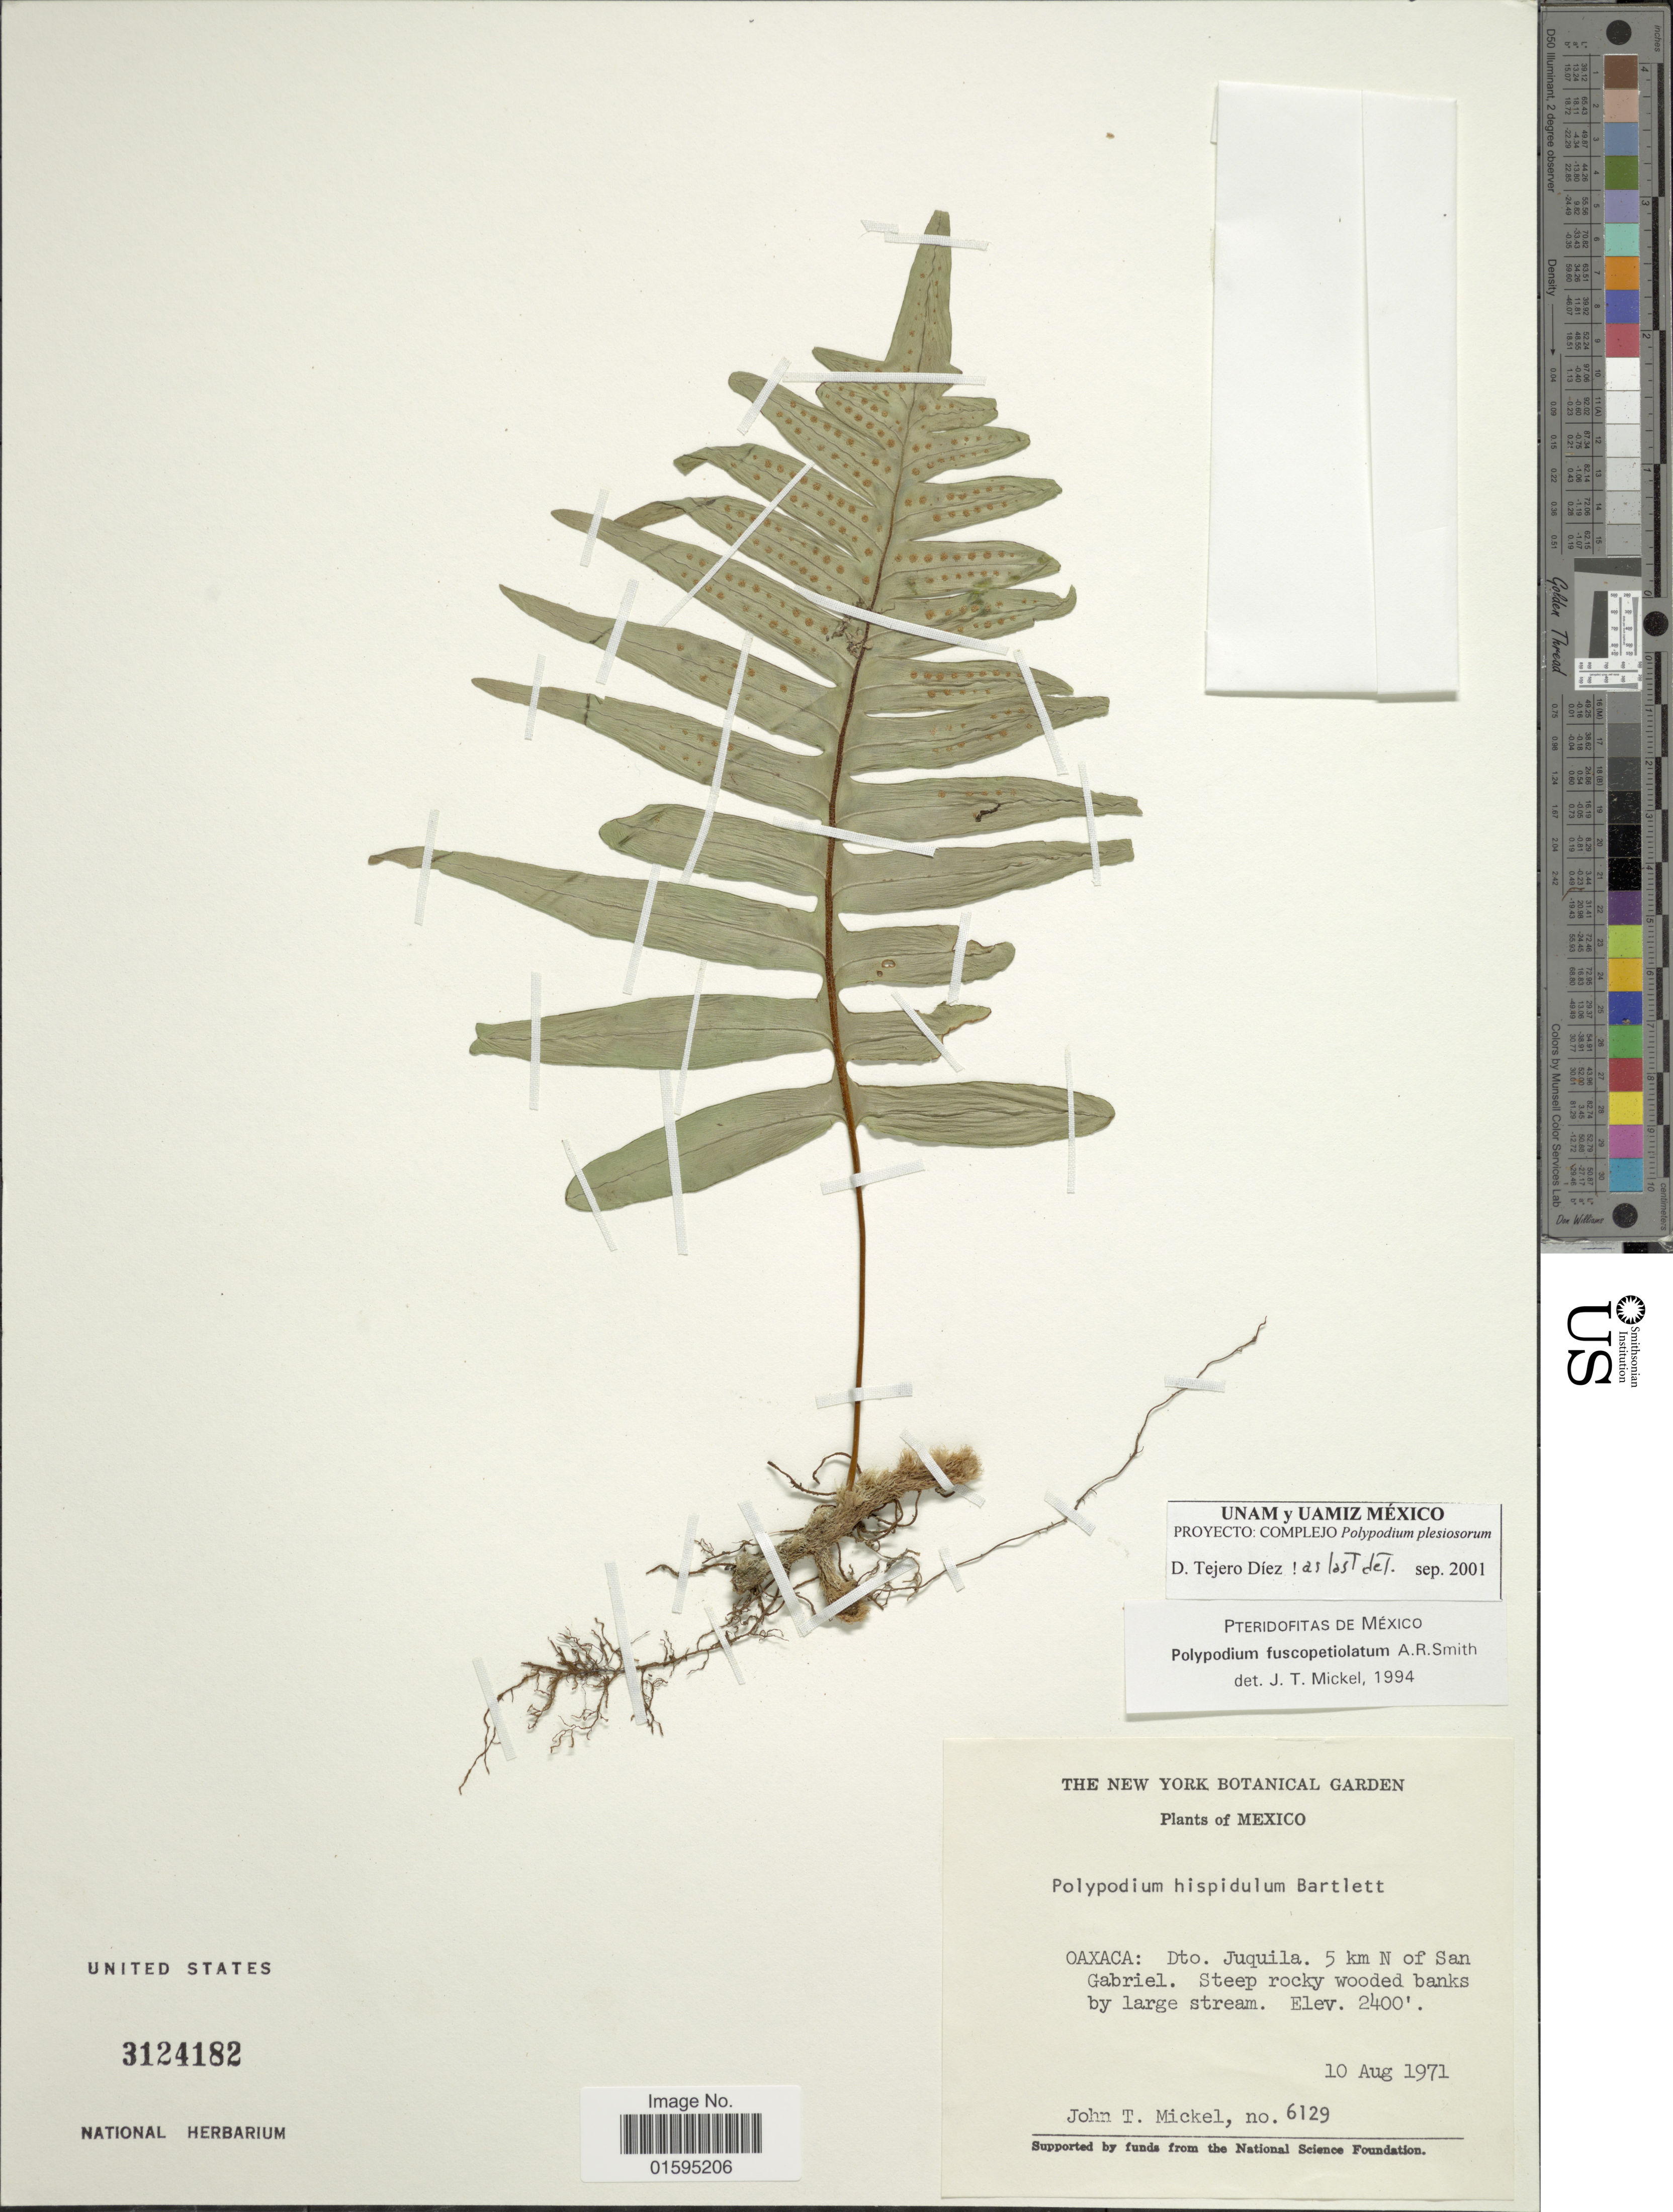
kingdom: Plantae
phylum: Tracheophyta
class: Polypodiopsida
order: Polypodiales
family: Polypodiaceae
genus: Polypodium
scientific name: Polypodium fuscopetiolatum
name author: A.R. Sm.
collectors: J. T. Mickel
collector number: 6129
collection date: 1971-08-10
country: Mexico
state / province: Oaxaca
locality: Dto. Juquila, 5 km N of San Gabriel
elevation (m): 732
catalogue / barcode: US 3124182